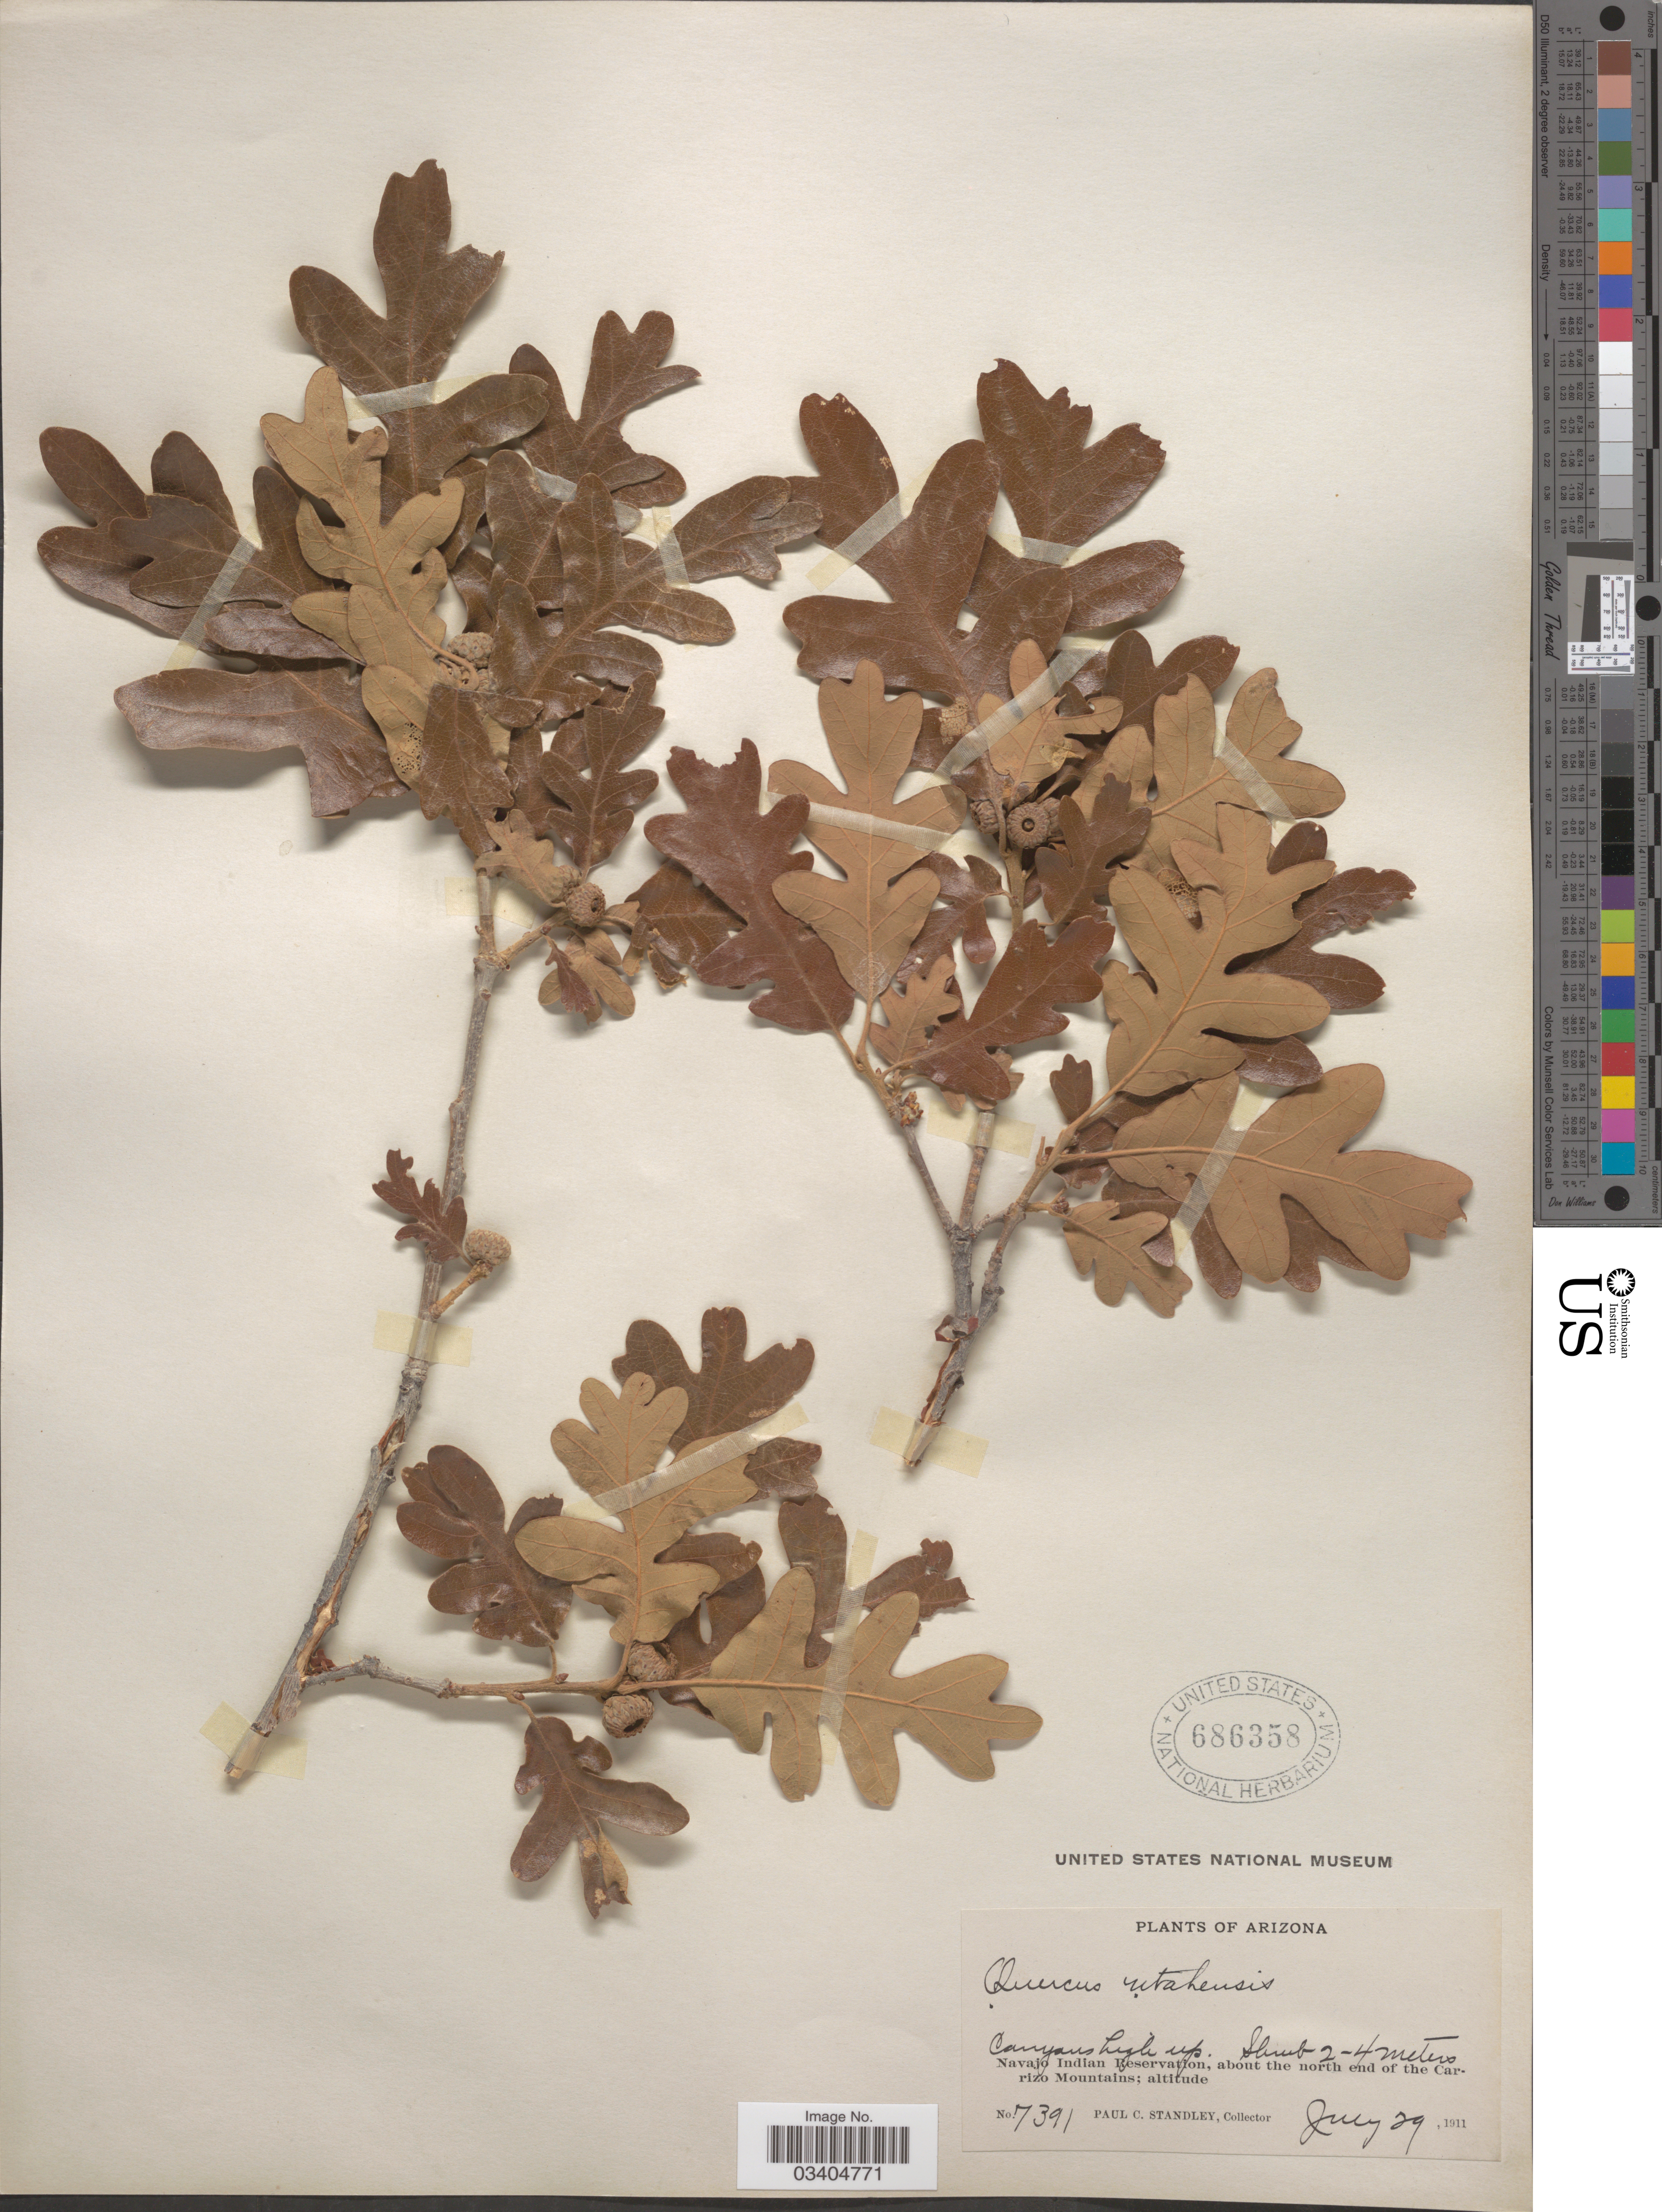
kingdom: Plantae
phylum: Tracheophyta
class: Magnoliopsida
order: Fagales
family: Fagaceae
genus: Quercus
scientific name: Quercus gambelii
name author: Nutt.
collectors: P. C. Standley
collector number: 7391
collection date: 1911-07-29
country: United States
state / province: Arizona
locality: Canyons high up. Navajo Indian Reservation, about the north end of the Carizo Mountains.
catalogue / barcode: US 686358